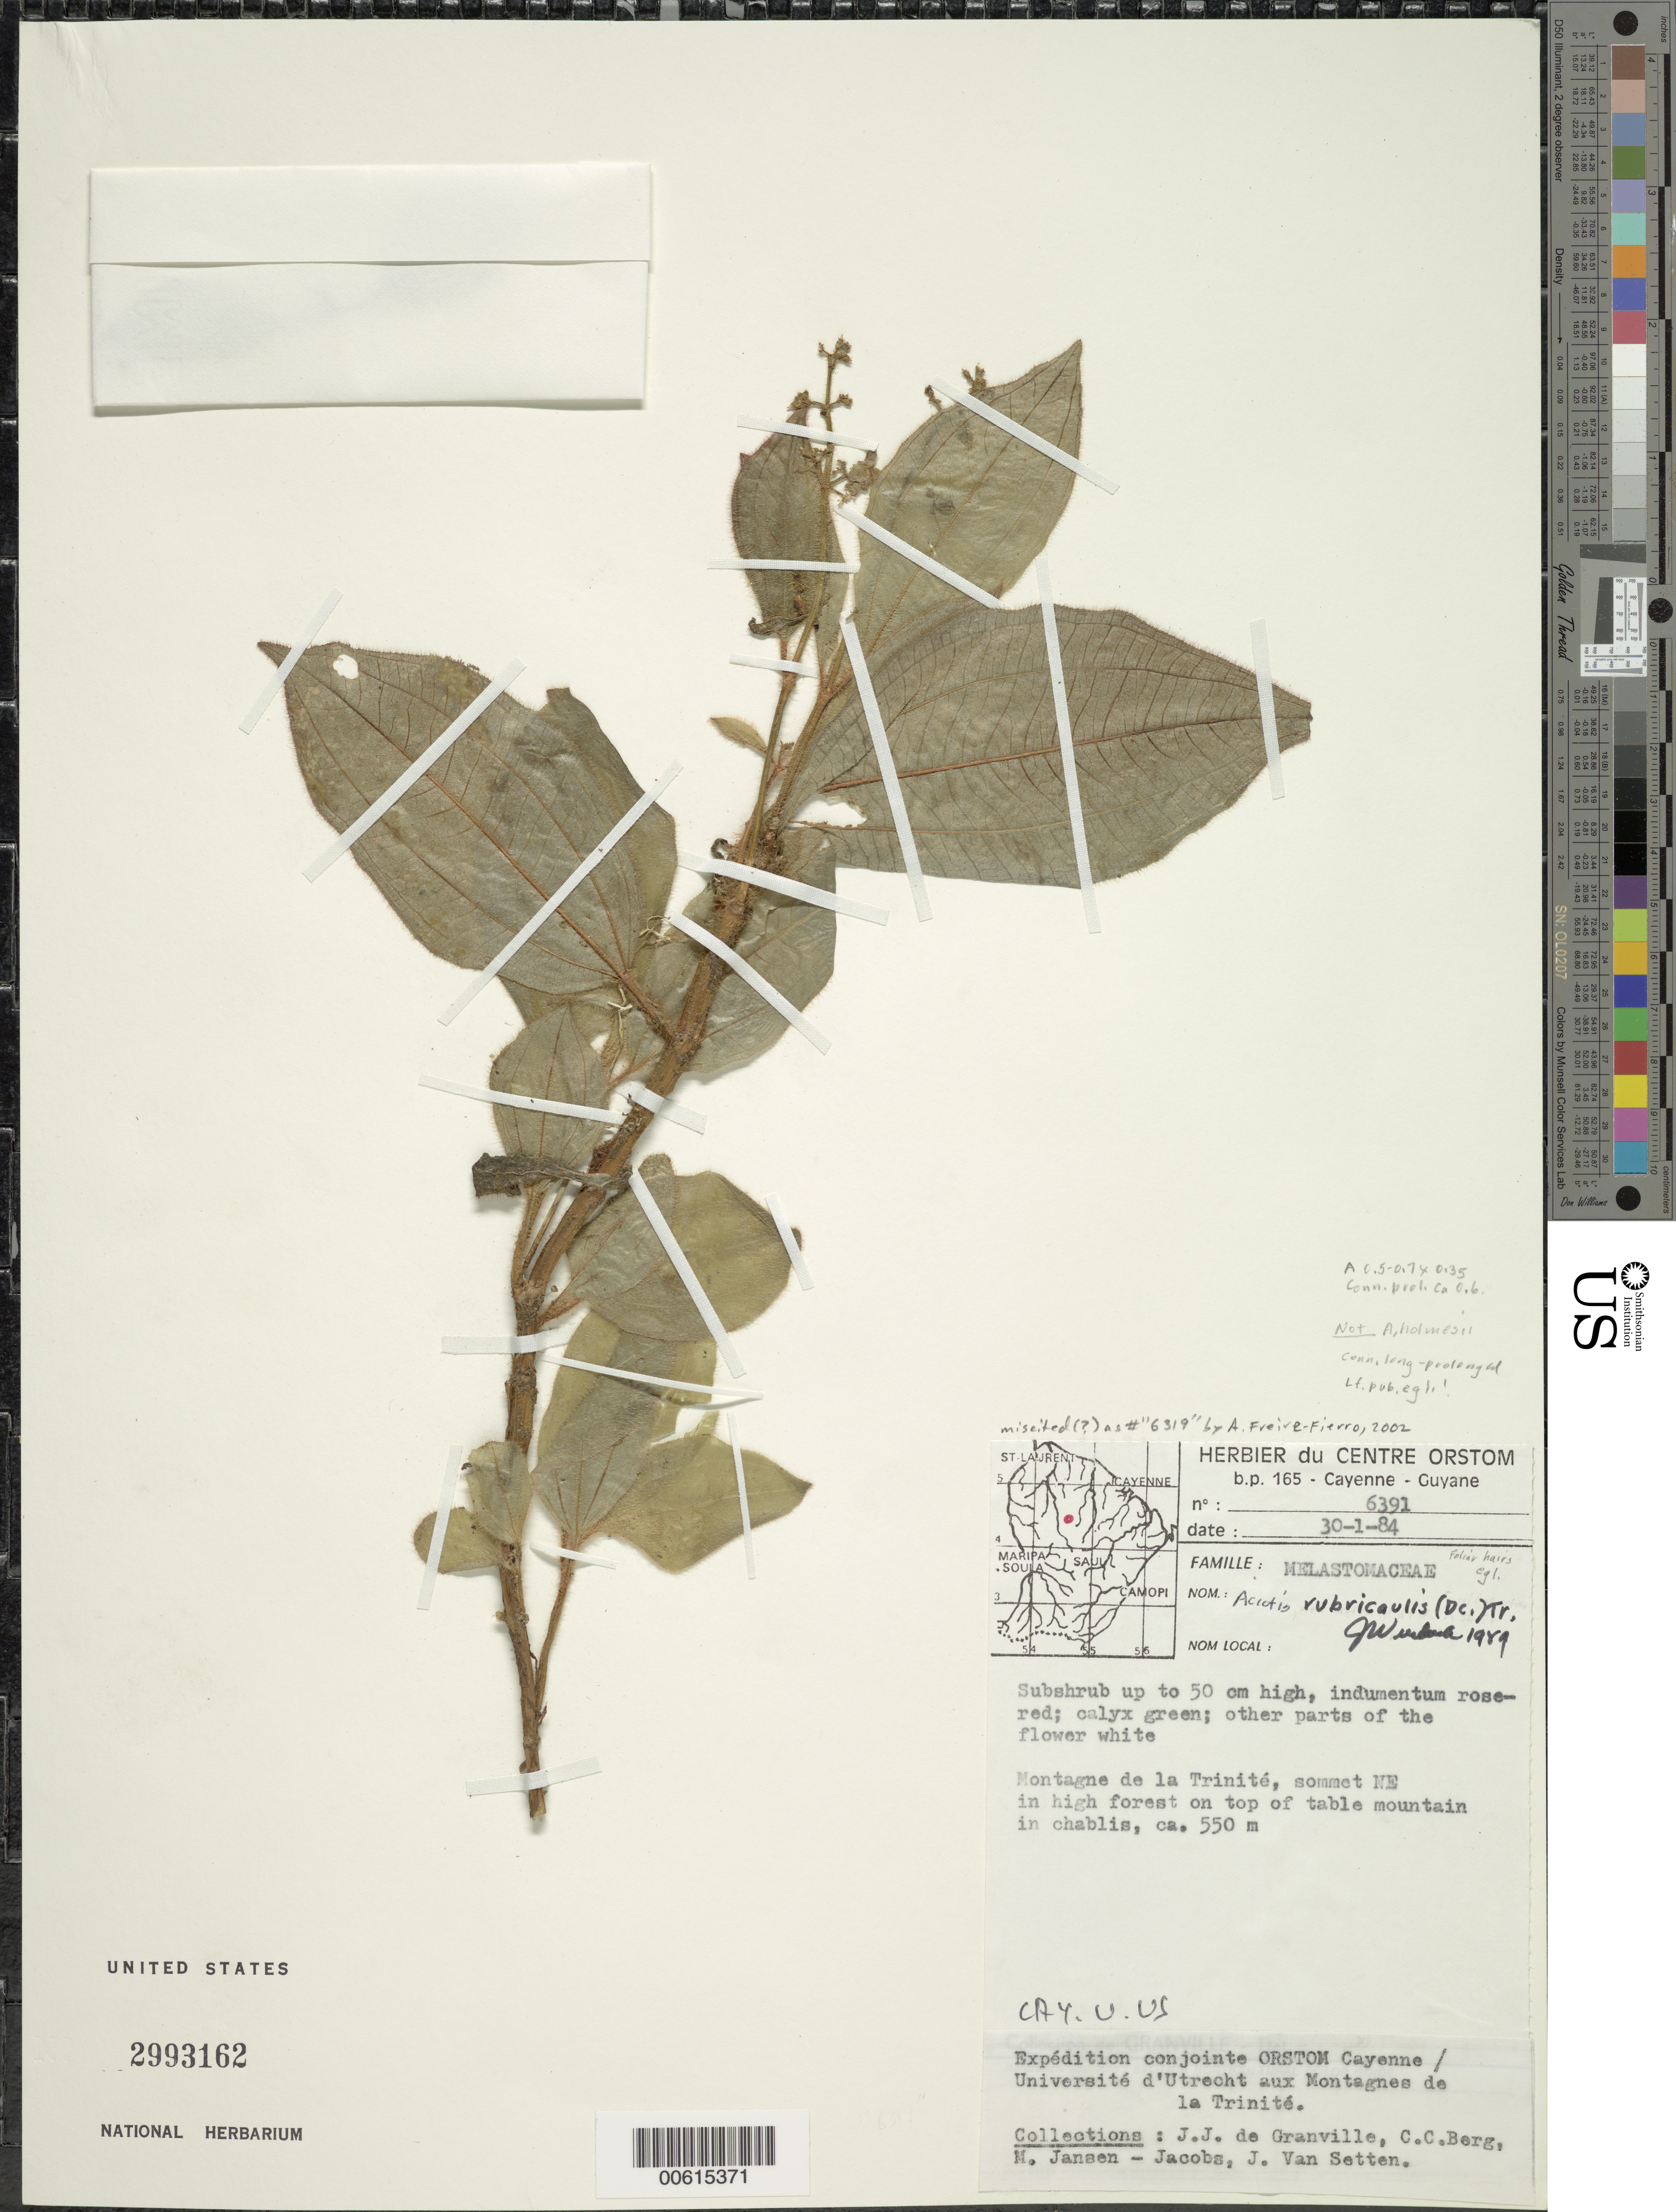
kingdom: Plantae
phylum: Tracheophyta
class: Magnoliopsida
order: Myrtales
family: Melastomataceae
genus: Aciotis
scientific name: Aciotis rubricaulis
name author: (Mart. ex DC.) Triana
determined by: Wurdack, John J., (US), US (UNITED STATES)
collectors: J.-J. de Granville, C. C. Berg, M. J. Jansen-Jacobs & J. van Setten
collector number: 6391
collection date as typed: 30-Jan-84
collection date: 1984-01-30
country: French Guiana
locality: Montagnes de la Trinité, sommet NE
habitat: High forest on top of table mountain in chablis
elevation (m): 550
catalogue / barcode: US 2993162